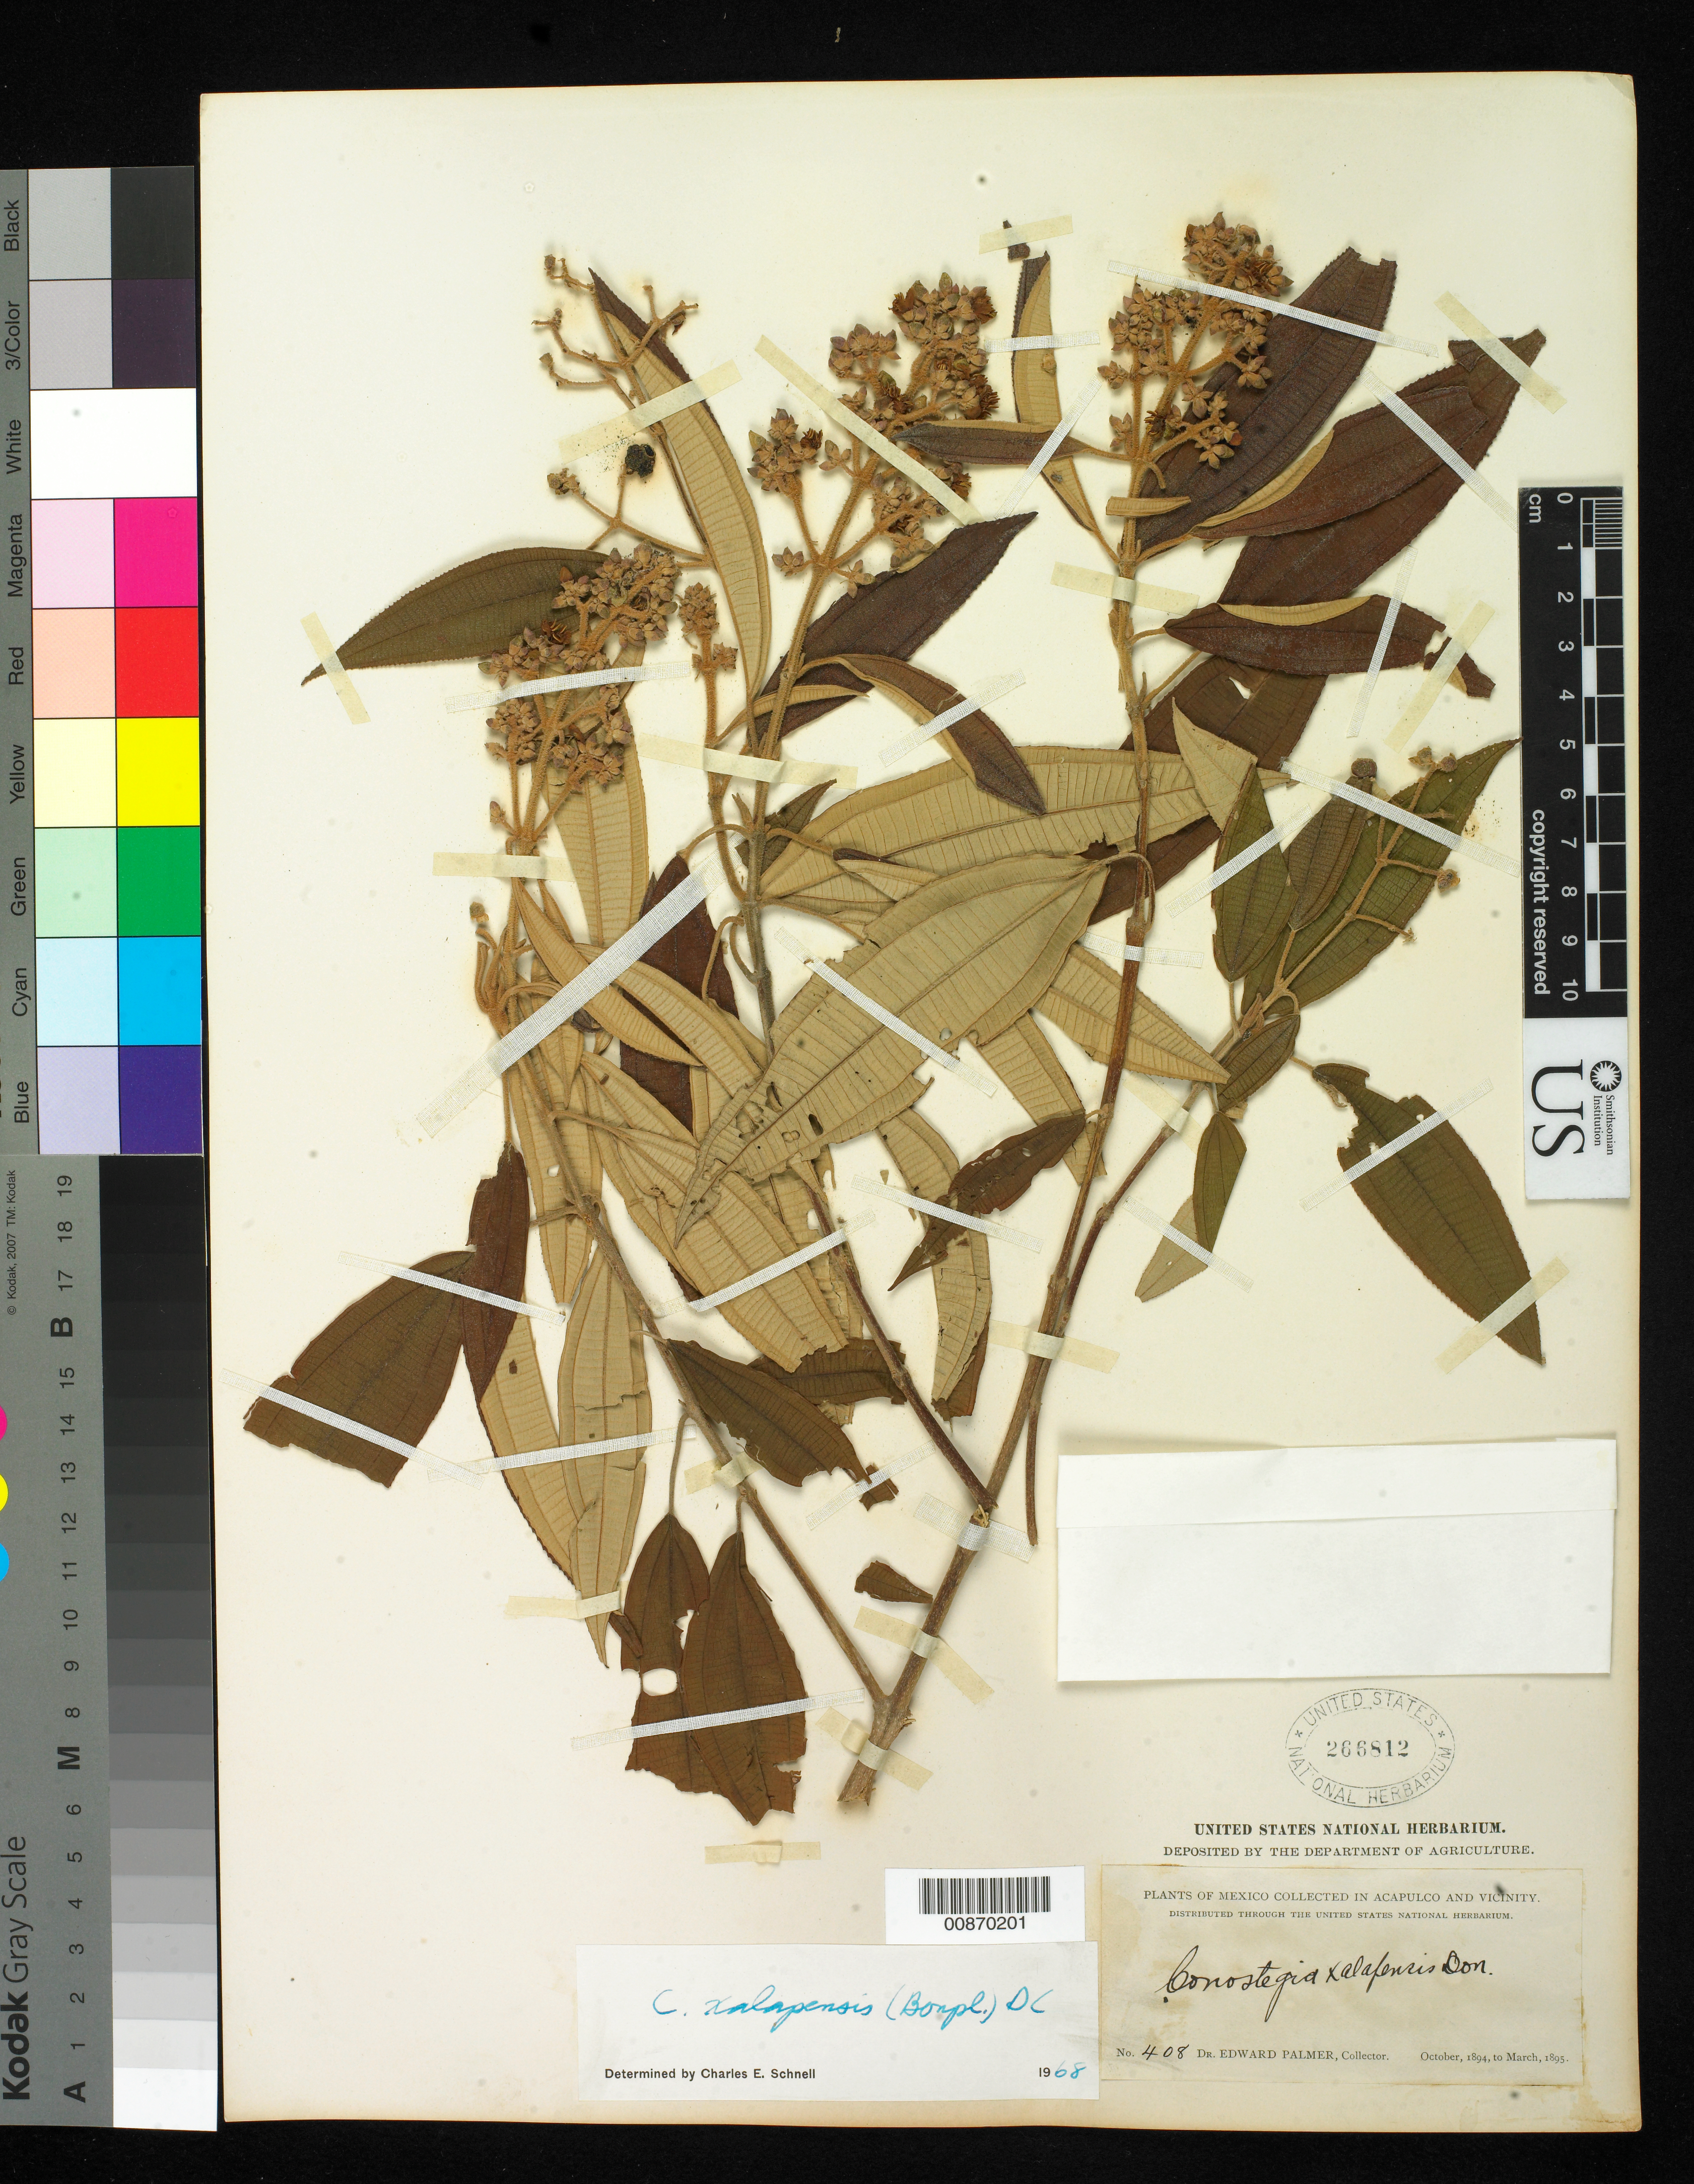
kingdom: Plantae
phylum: Tracheophyta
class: Magnoliopsida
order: Myrtales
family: Melastomataceae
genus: Conostegia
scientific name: Conostegia quadrangularis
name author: Schltdl. ex Steud.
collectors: E. Palmer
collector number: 408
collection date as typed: Oct 1894 to -- Mar 1895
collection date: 1894-10/1895-03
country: Mexico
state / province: Guerrero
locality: Acapulco, Guerrero and vicinity.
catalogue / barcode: US 266812